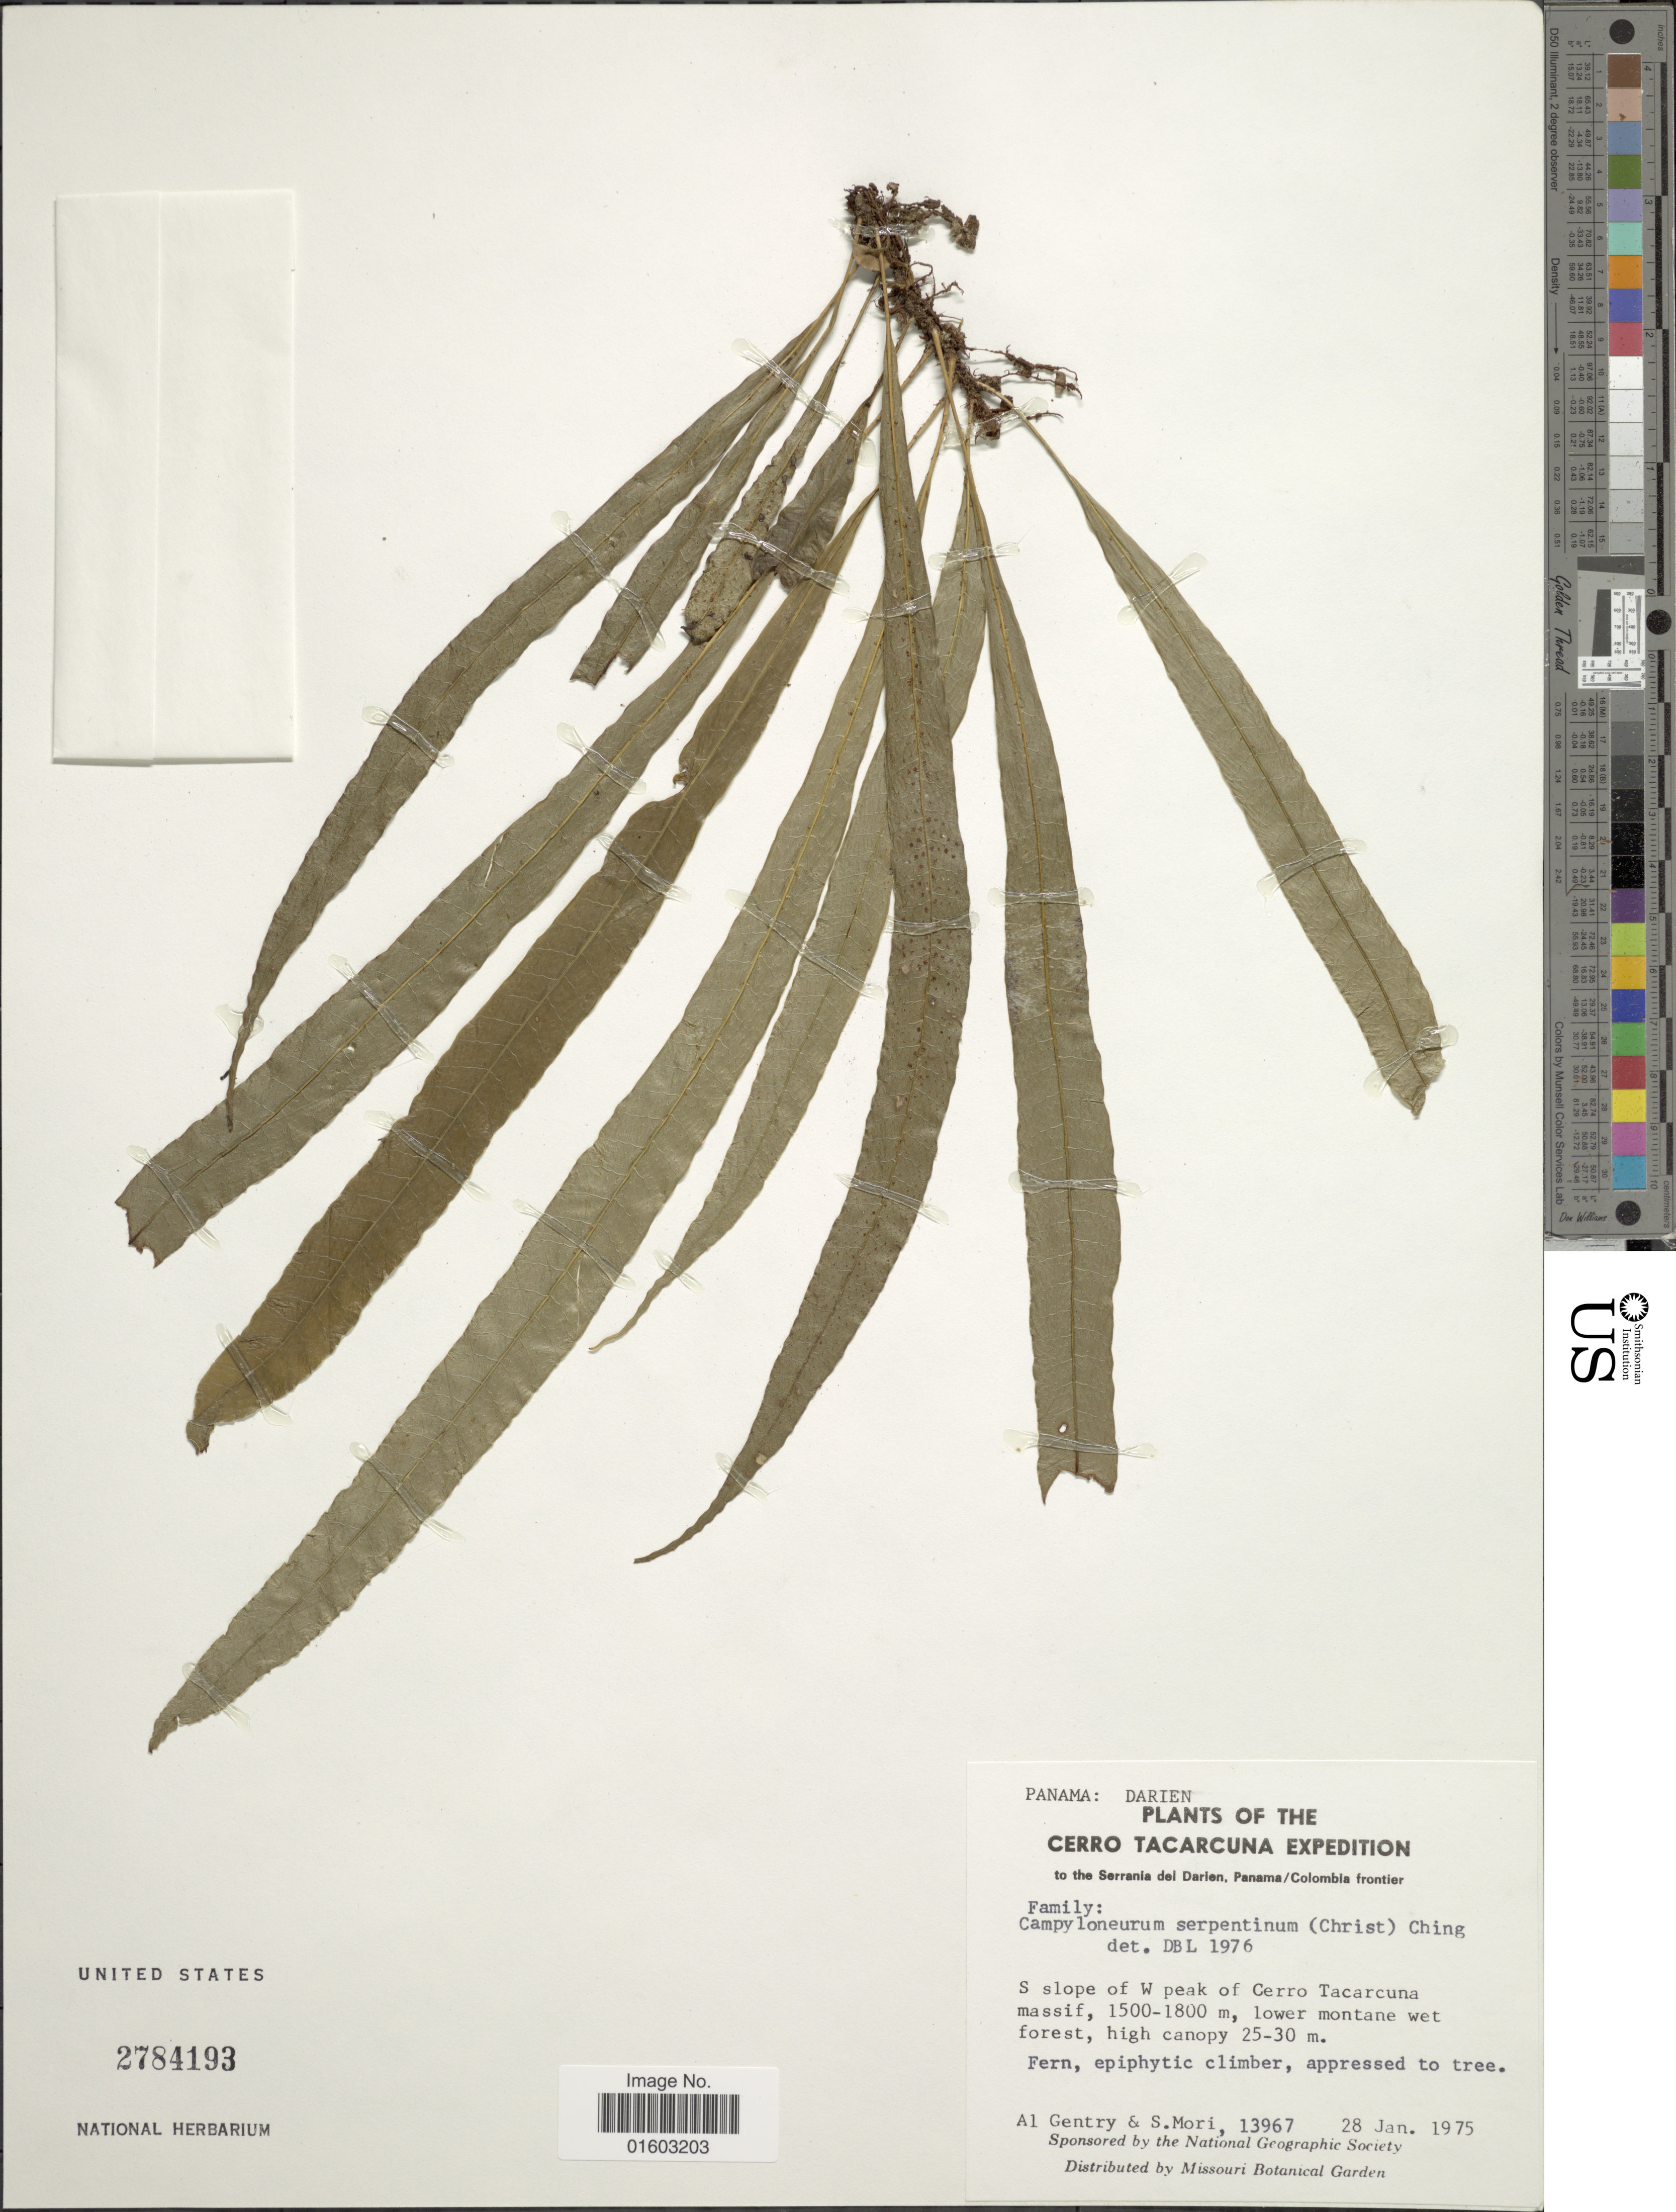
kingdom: Plantae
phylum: Tracheophyta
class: Polypodiopsida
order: Polypodiales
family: Polypodiaceae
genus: Campyloneurum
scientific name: Campyloneurum serpentinum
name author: (Christ) Ching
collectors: A. H. Gentry & S. Mori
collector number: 136967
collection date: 1975-01-28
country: Panama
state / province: Darién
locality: The Cerro Tacarcuna Expedition. S slope of W of Cerro Tacarcuna massif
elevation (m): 1500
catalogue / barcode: US 2784193